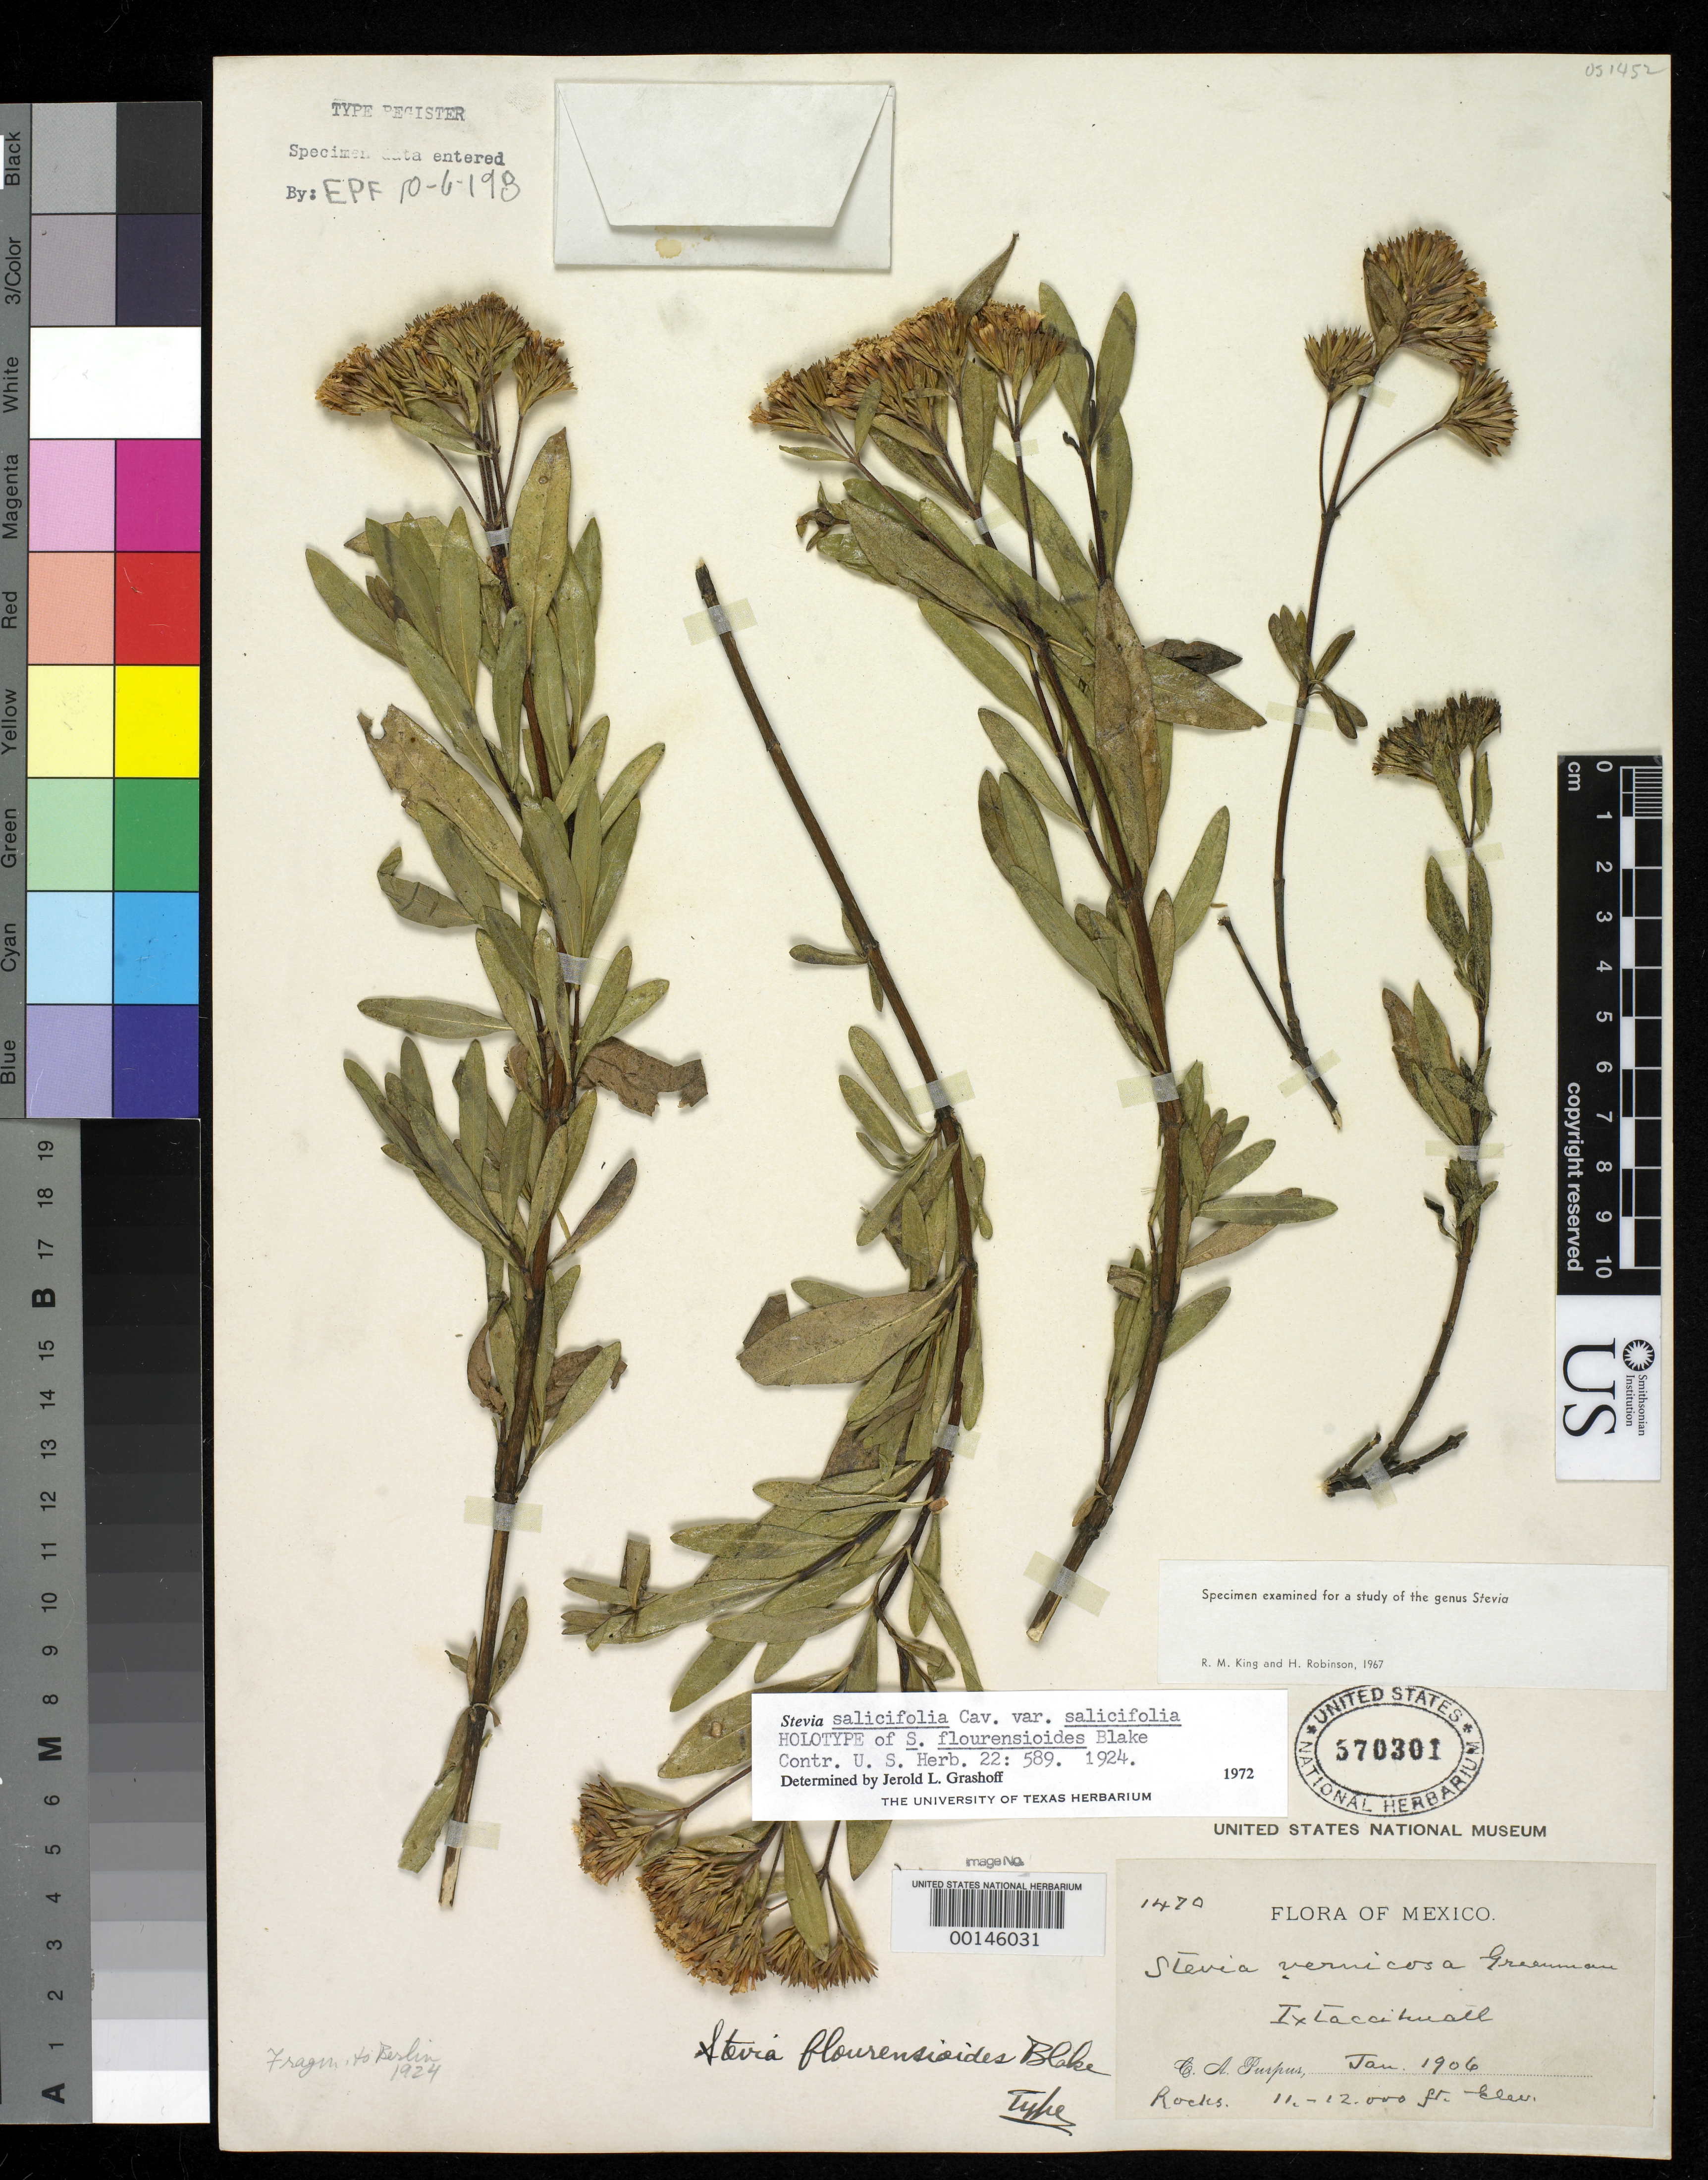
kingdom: Plantae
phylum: Tracheophyta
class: Magnoliopsida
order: Asterales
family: Asteraceae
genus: Stevia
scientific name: Stevia flourensioides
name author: S.F. Blake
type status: Holotype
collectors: C. A. Purpus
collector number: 1470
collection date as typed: Jan 1906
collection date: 1906-01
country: Mexico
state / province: México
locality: Mount Ixtaccihuatl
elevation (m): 3353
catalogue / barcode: US 570301